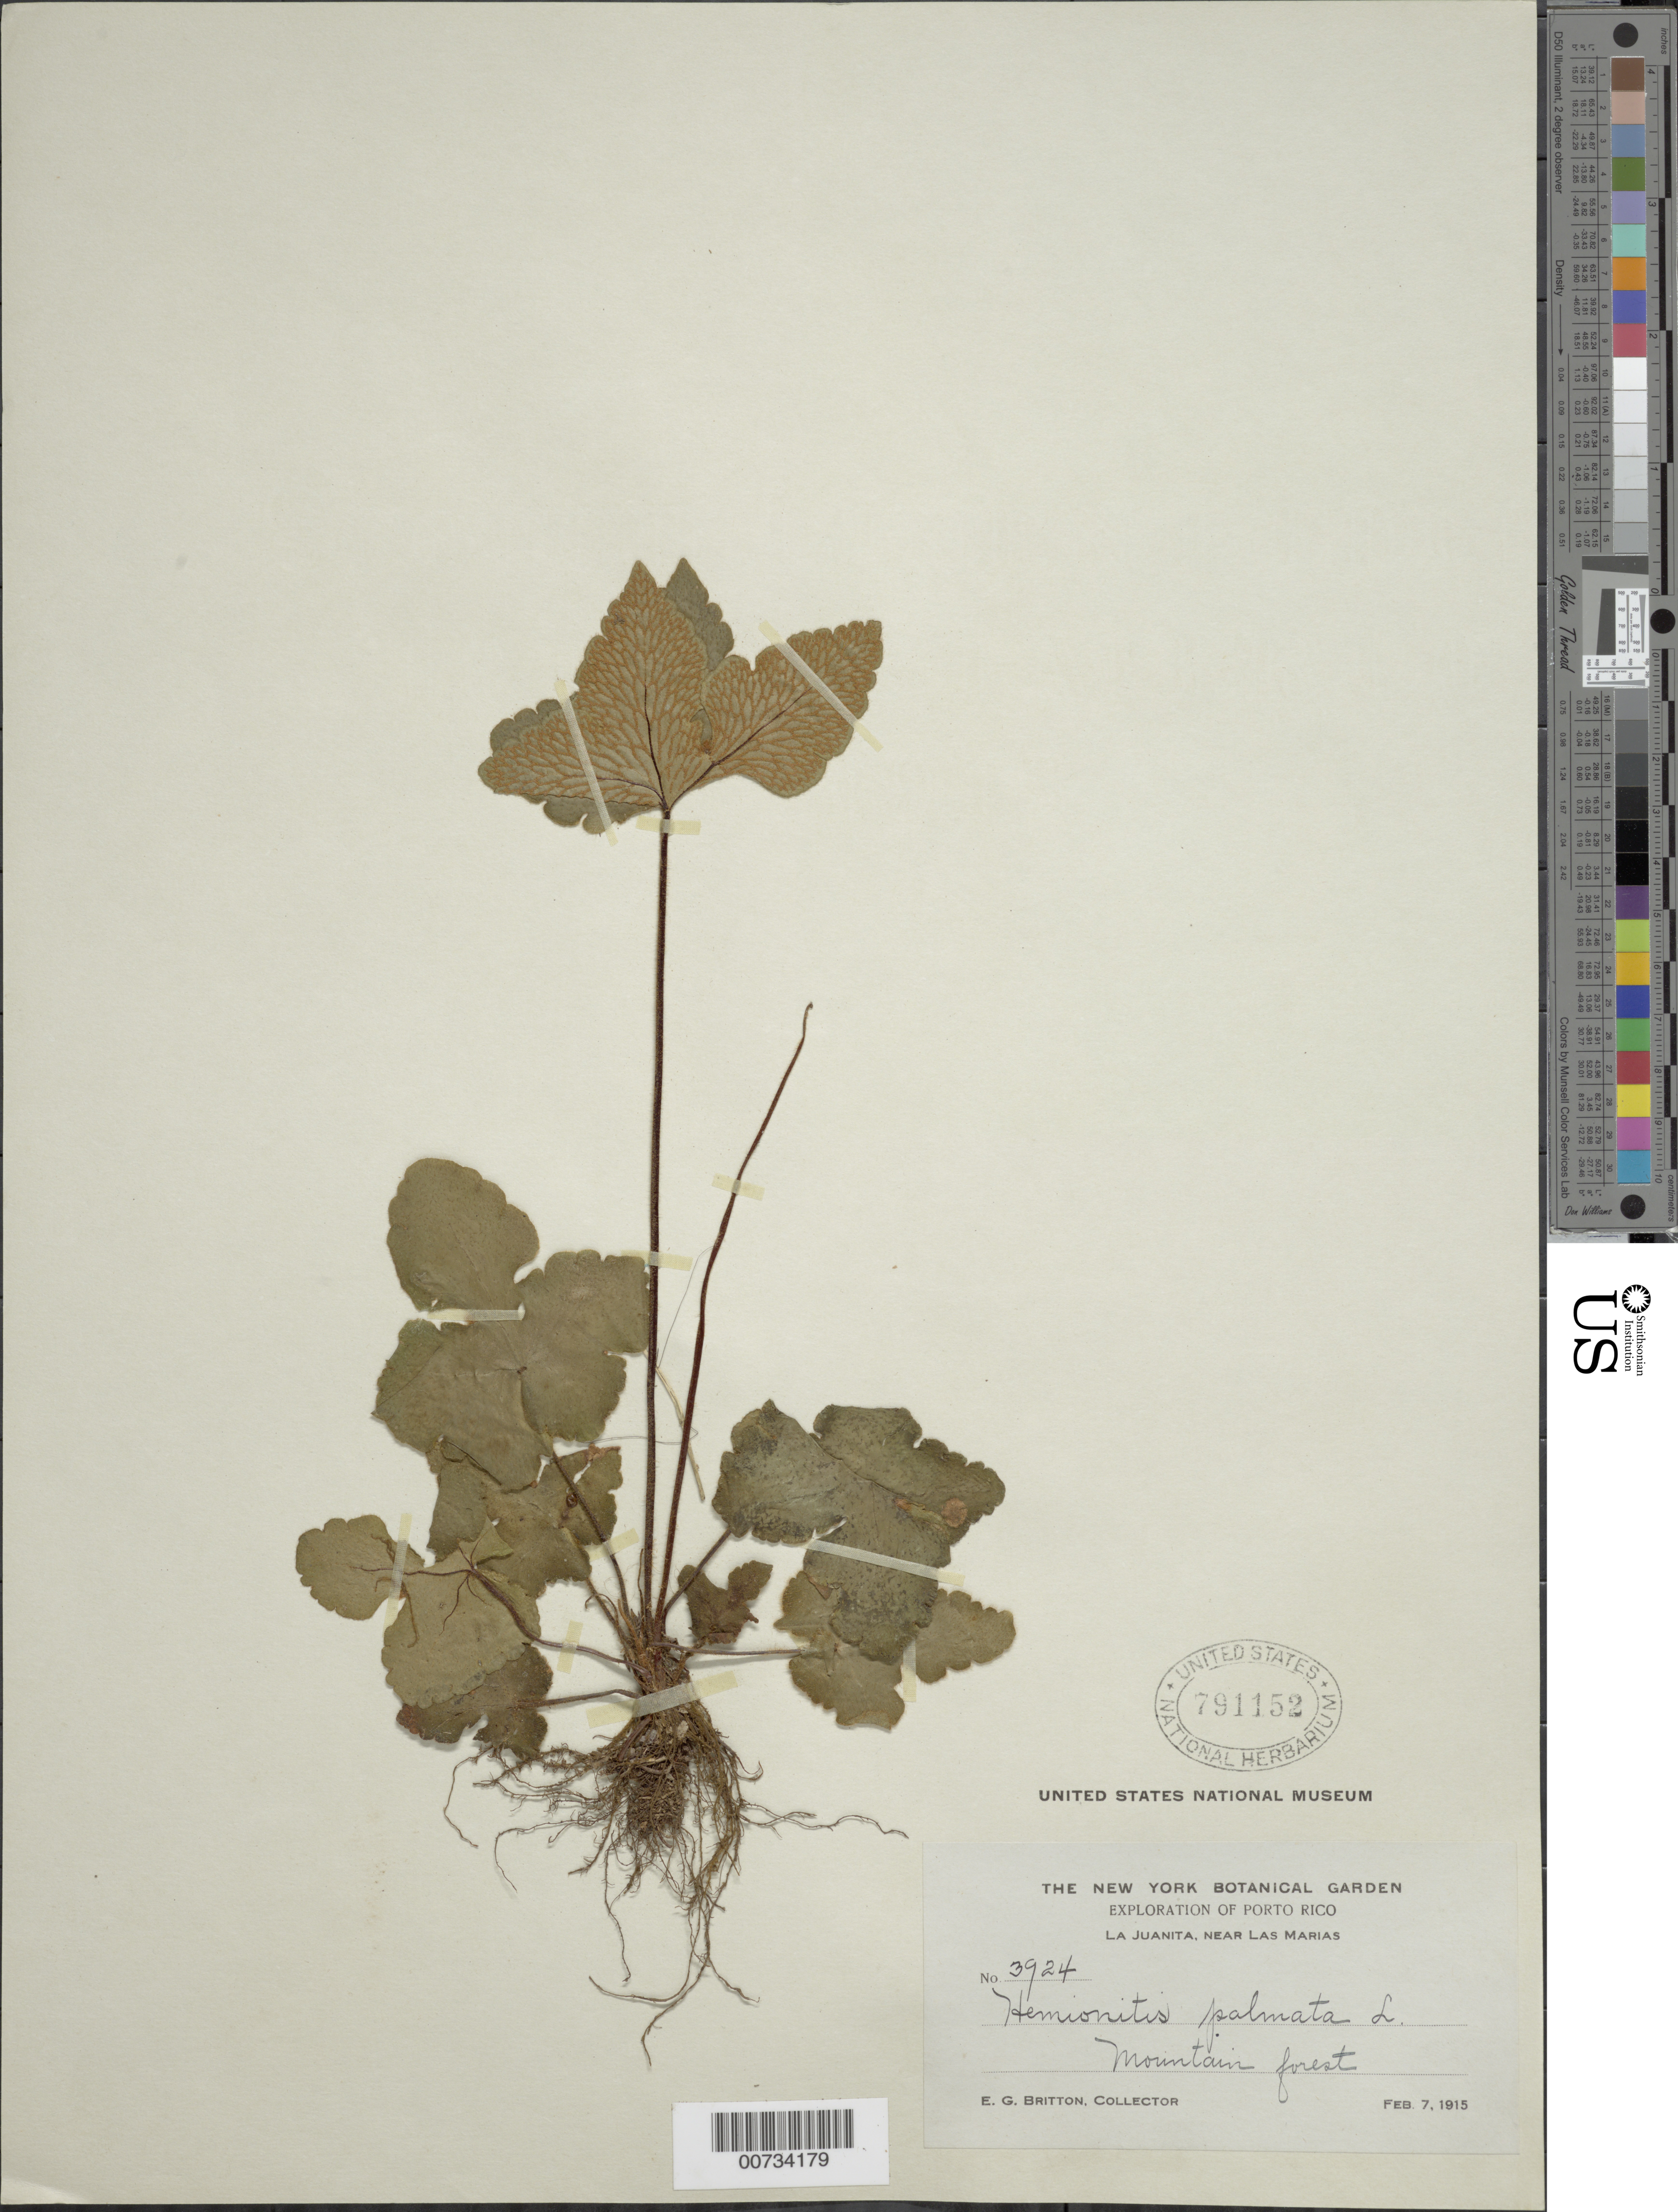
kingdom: Plantae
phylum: Tracheophyta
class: Polypodiopsida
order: Polypodiales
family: Pteridaceae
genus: Hemionitis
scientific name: Hemionitis palmata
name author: L.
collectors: E. G. Britton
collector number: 3924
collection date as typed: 07 Feb 1915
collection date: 1915-02-07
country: Puerto Rico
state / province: Las Marías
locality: La Juanita, near Las Marias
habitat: Mountain forest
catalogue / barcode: US 791152